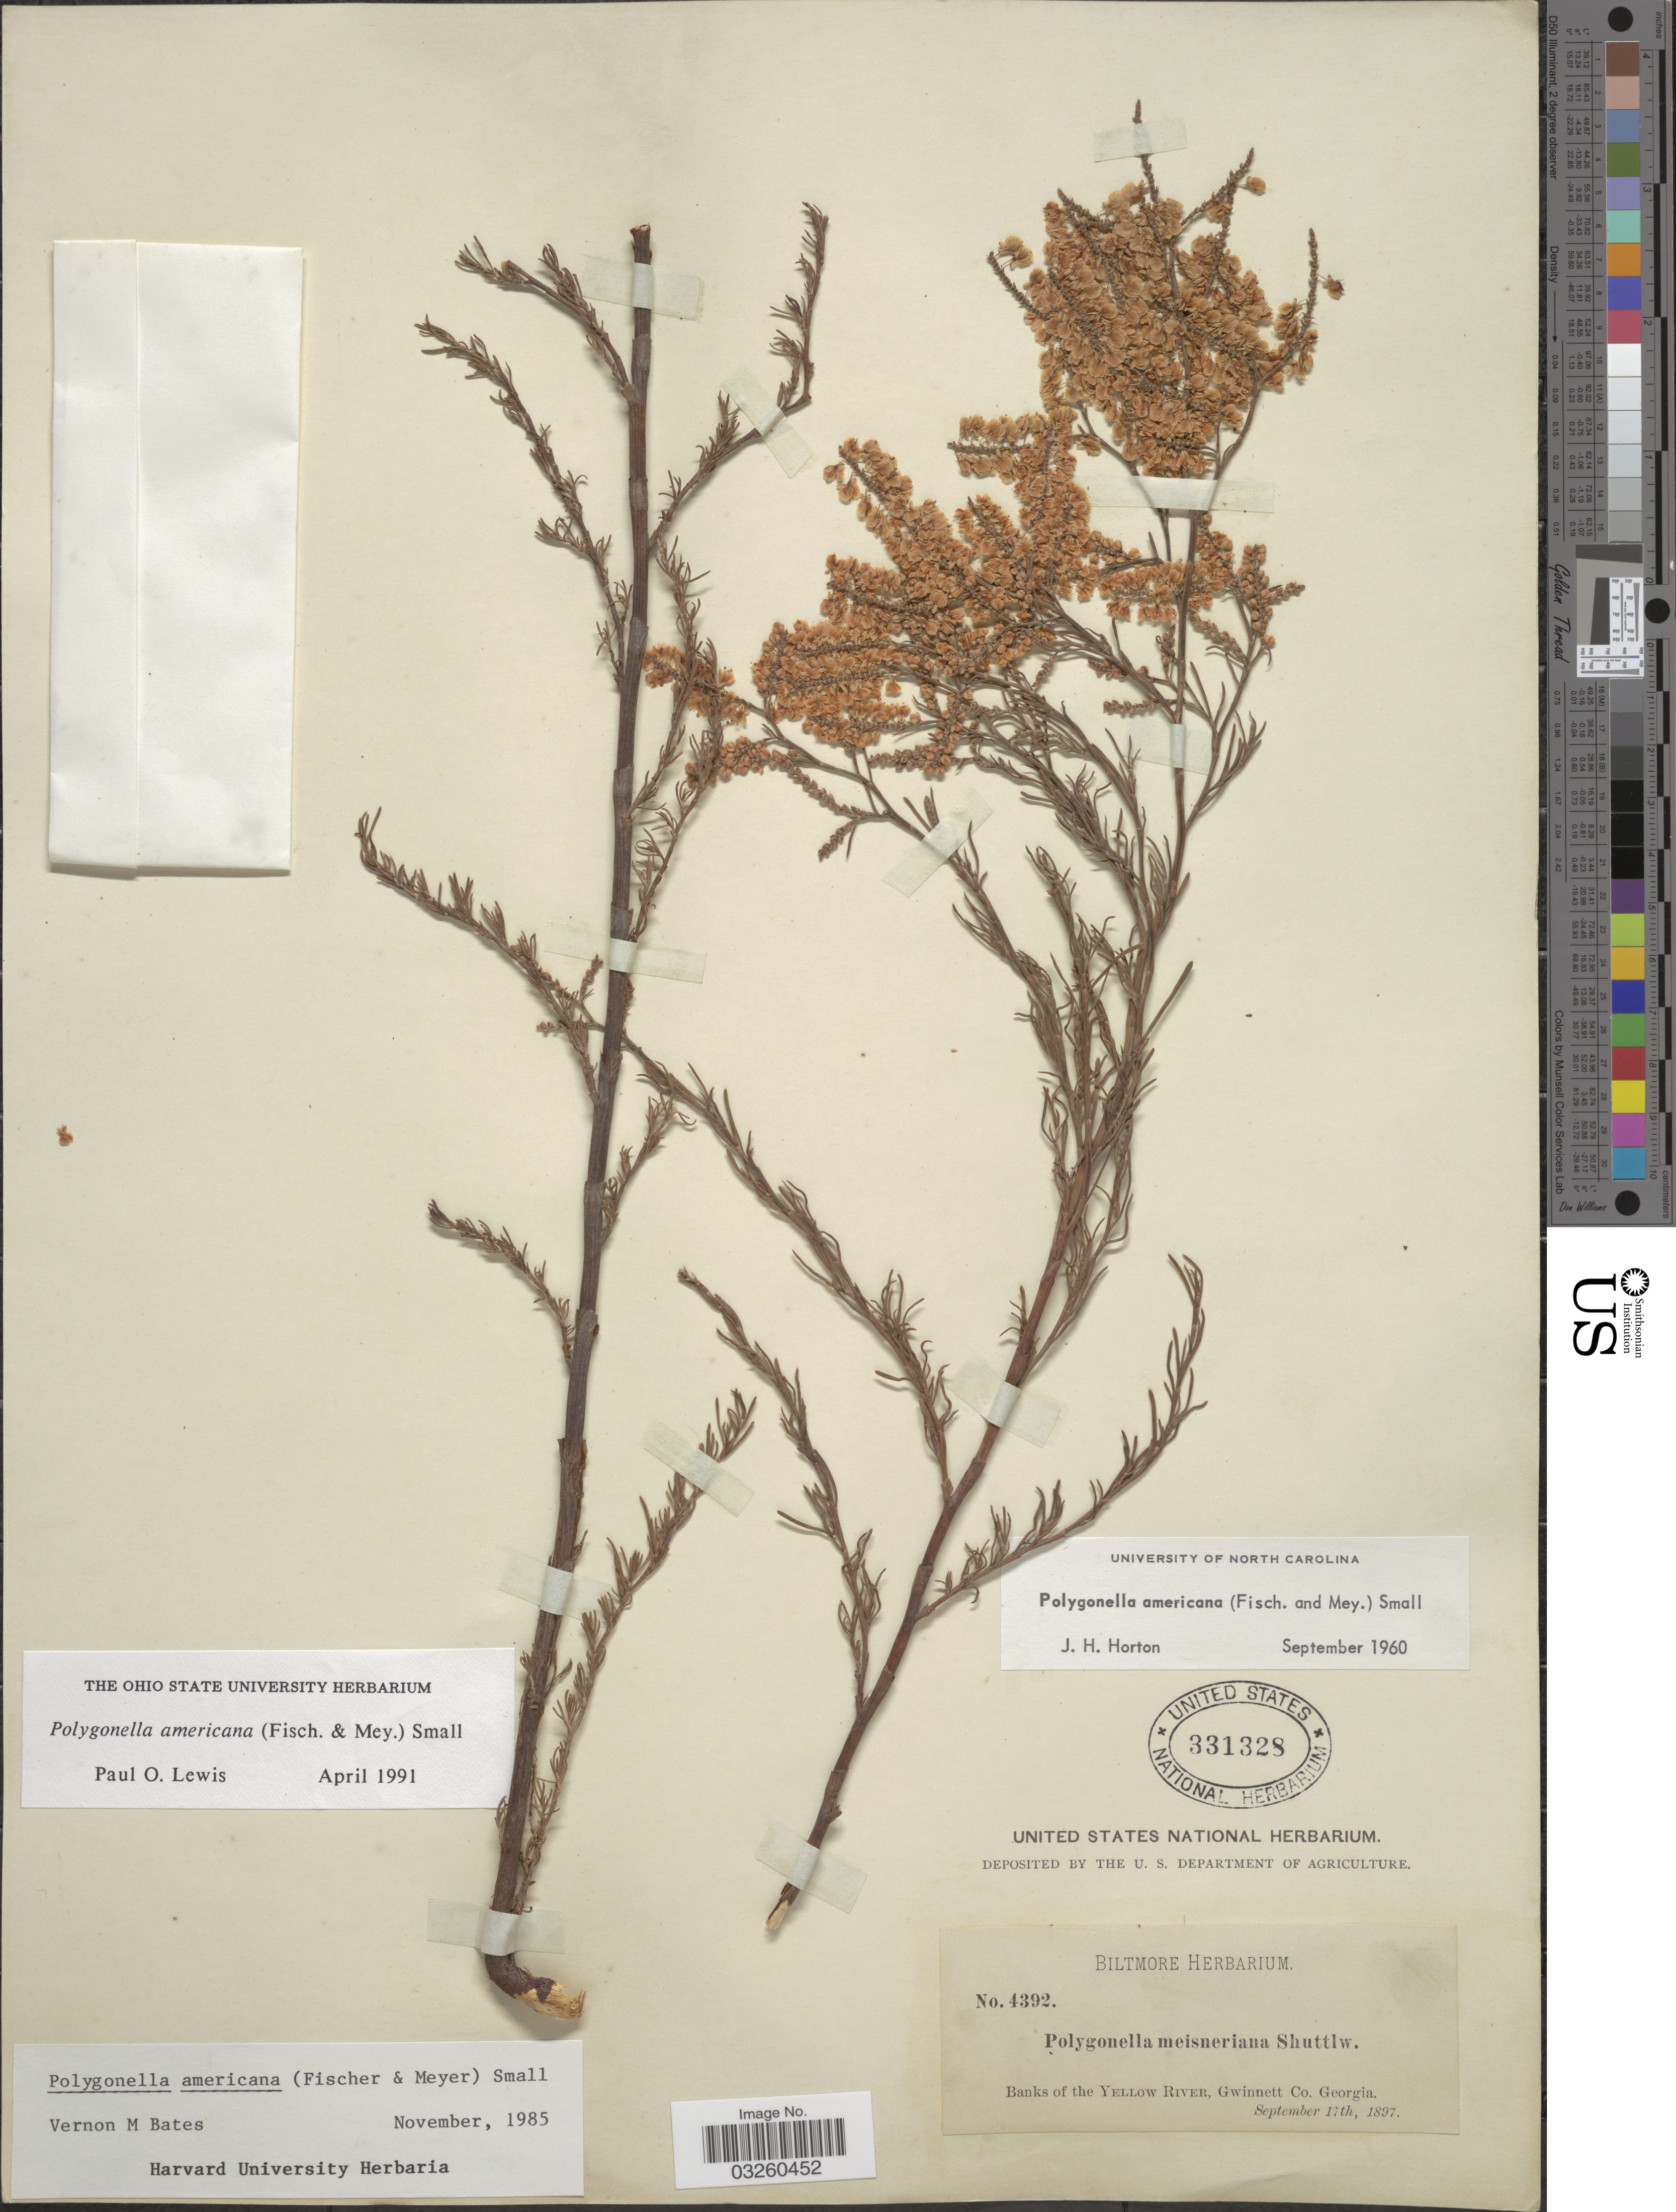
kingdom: Plantae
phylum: Tracheophyta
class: Magnoliopsida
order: Caryophyllales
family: Polygonaceae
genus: Polygonella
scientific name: Polygonella americana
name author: (Fisch. & C.A. Mey.) Small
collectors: ex herb. Biltmore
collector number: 4392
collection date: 1897-09-17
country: United States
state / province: Georgia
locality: Banks of the Yellow River, Gwinnett Co.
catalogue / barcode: US 331328